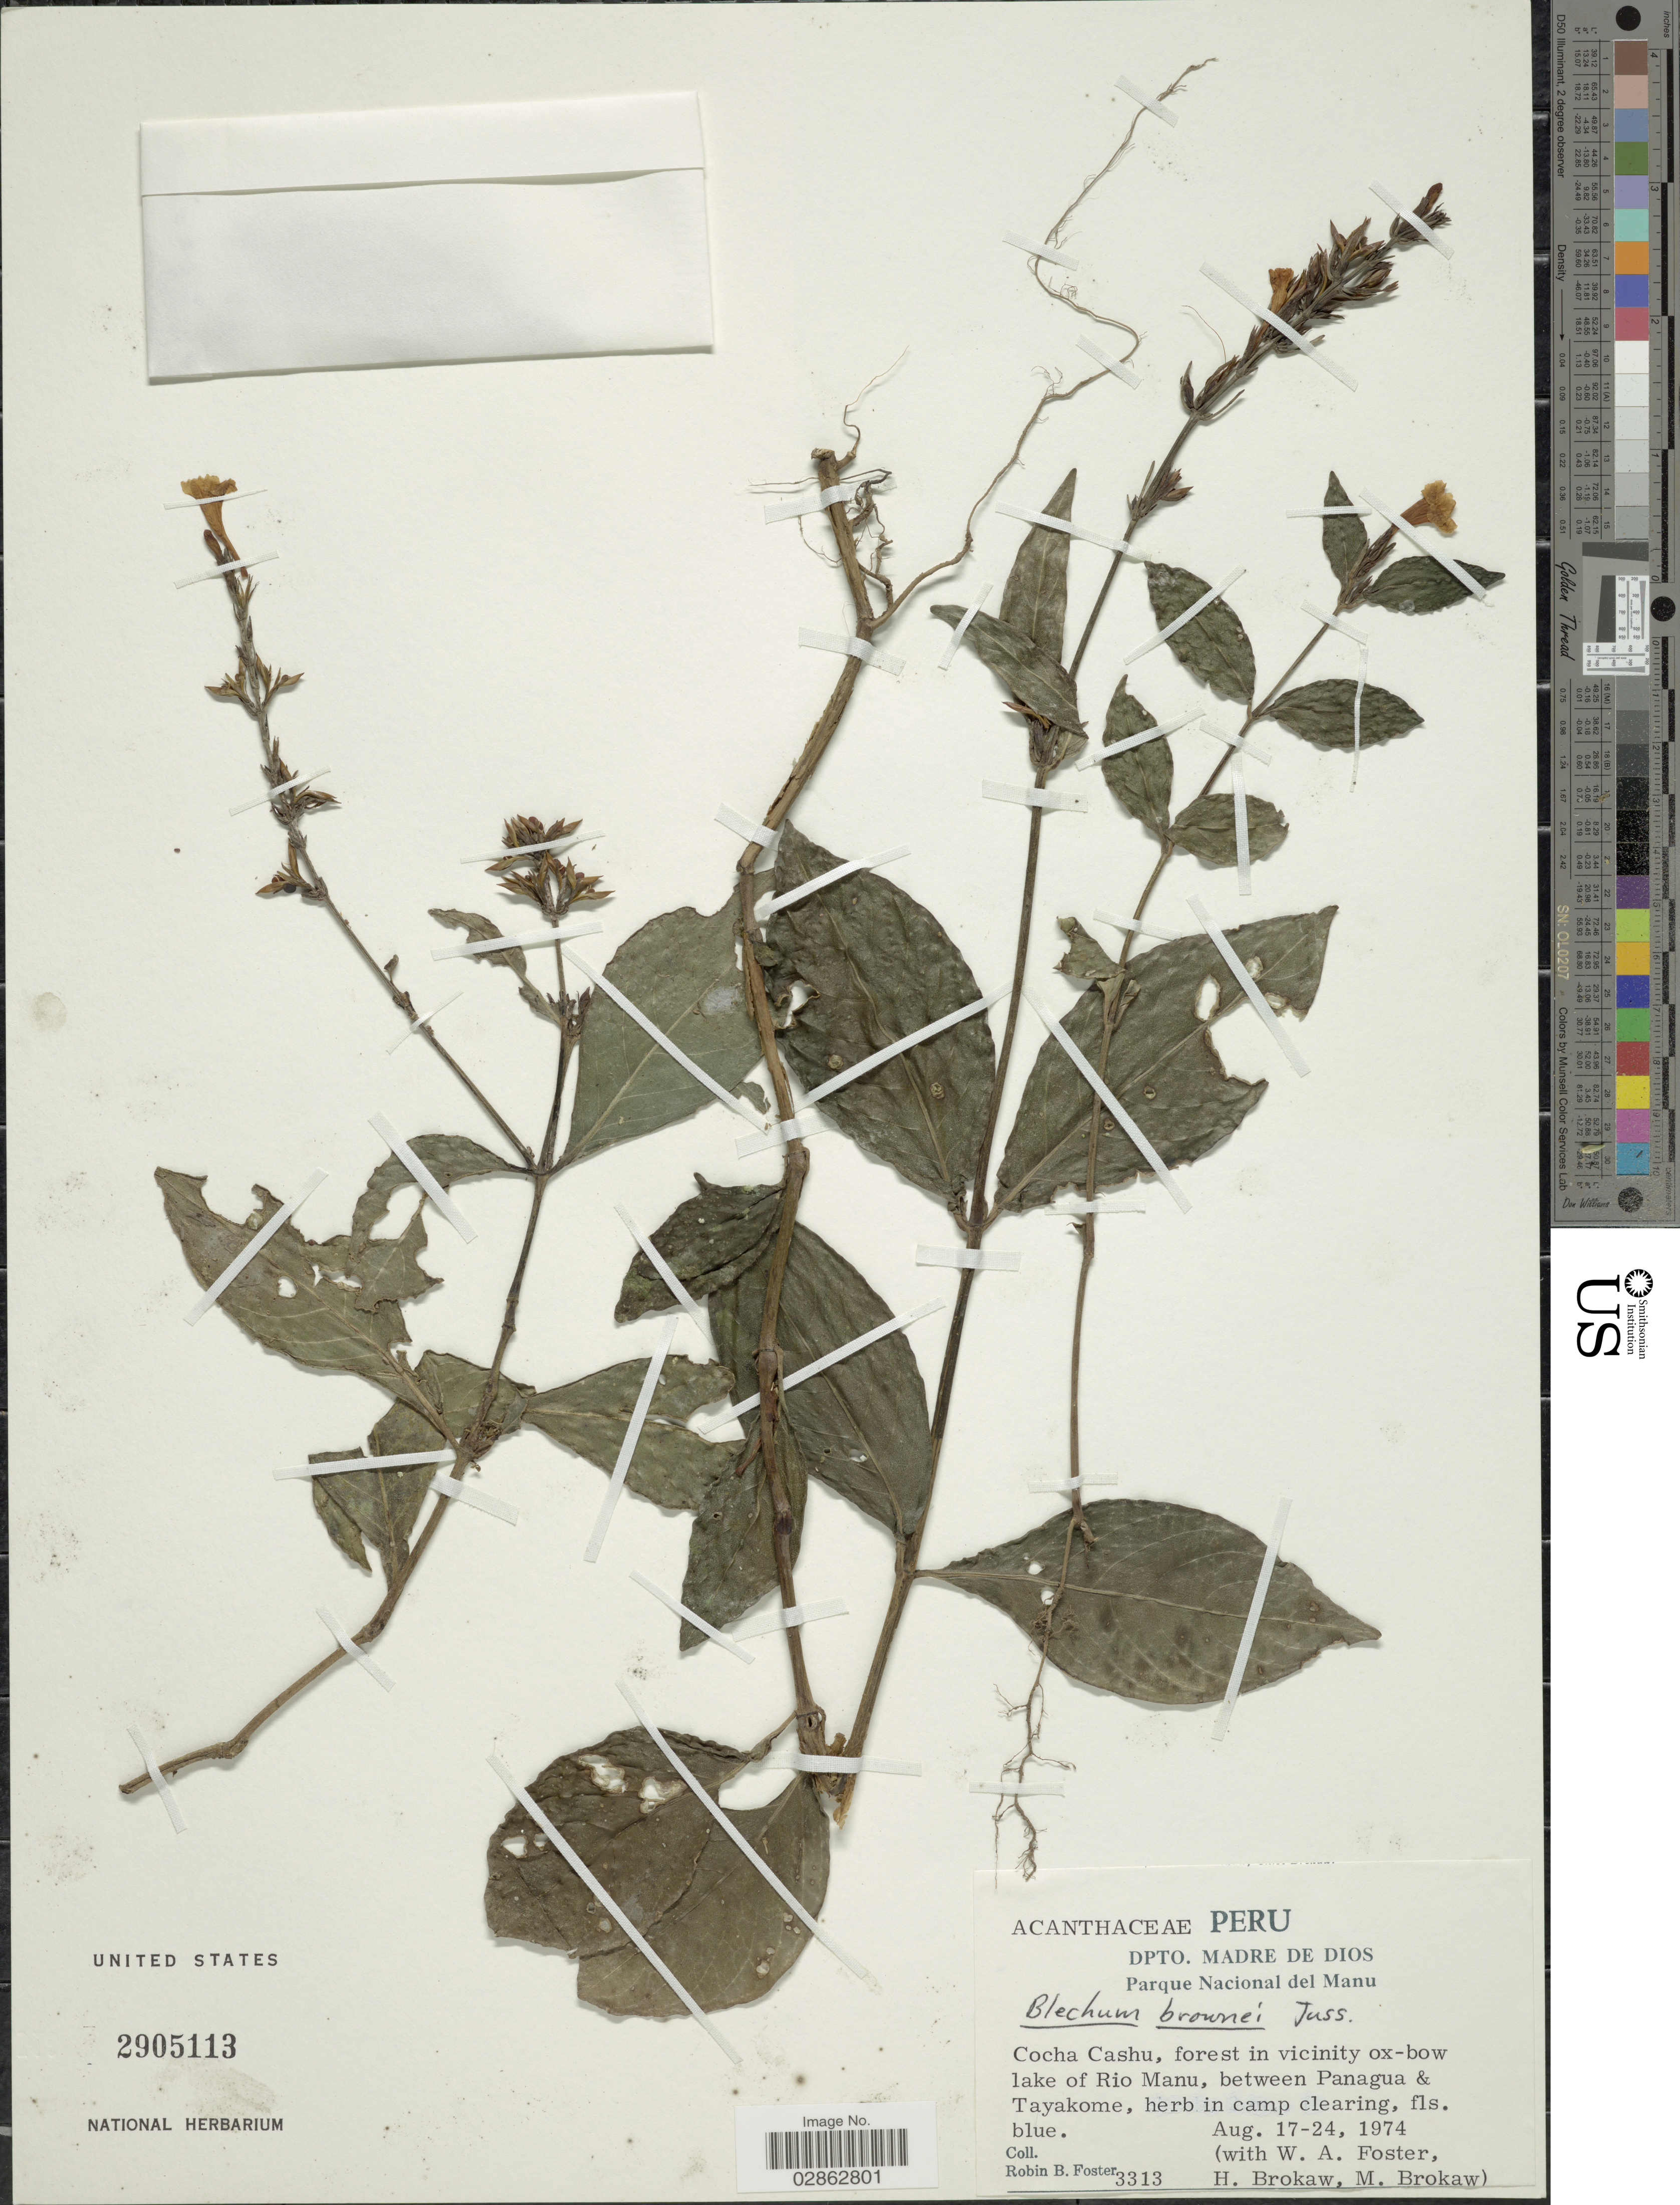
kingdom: Plantae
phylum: Tracheophyta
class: Magnoliopsida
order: Lamiales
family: Acanthaceae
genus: Ruellia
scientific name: Ruellia sp.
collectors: R. B. Foster, W. Foster, H. Brokaw & M. Brokaw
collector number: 3313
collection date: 1974-08-17/1974-08-24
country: Peru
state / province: Madre de Dios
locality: Dpto. Madre de Dios. Parque Nacional del Manu. Cocha Cashu, forest in vicinity ox-bow lake of Rio Manu, between Panagua & Tayakome.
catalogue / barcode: US 2905113